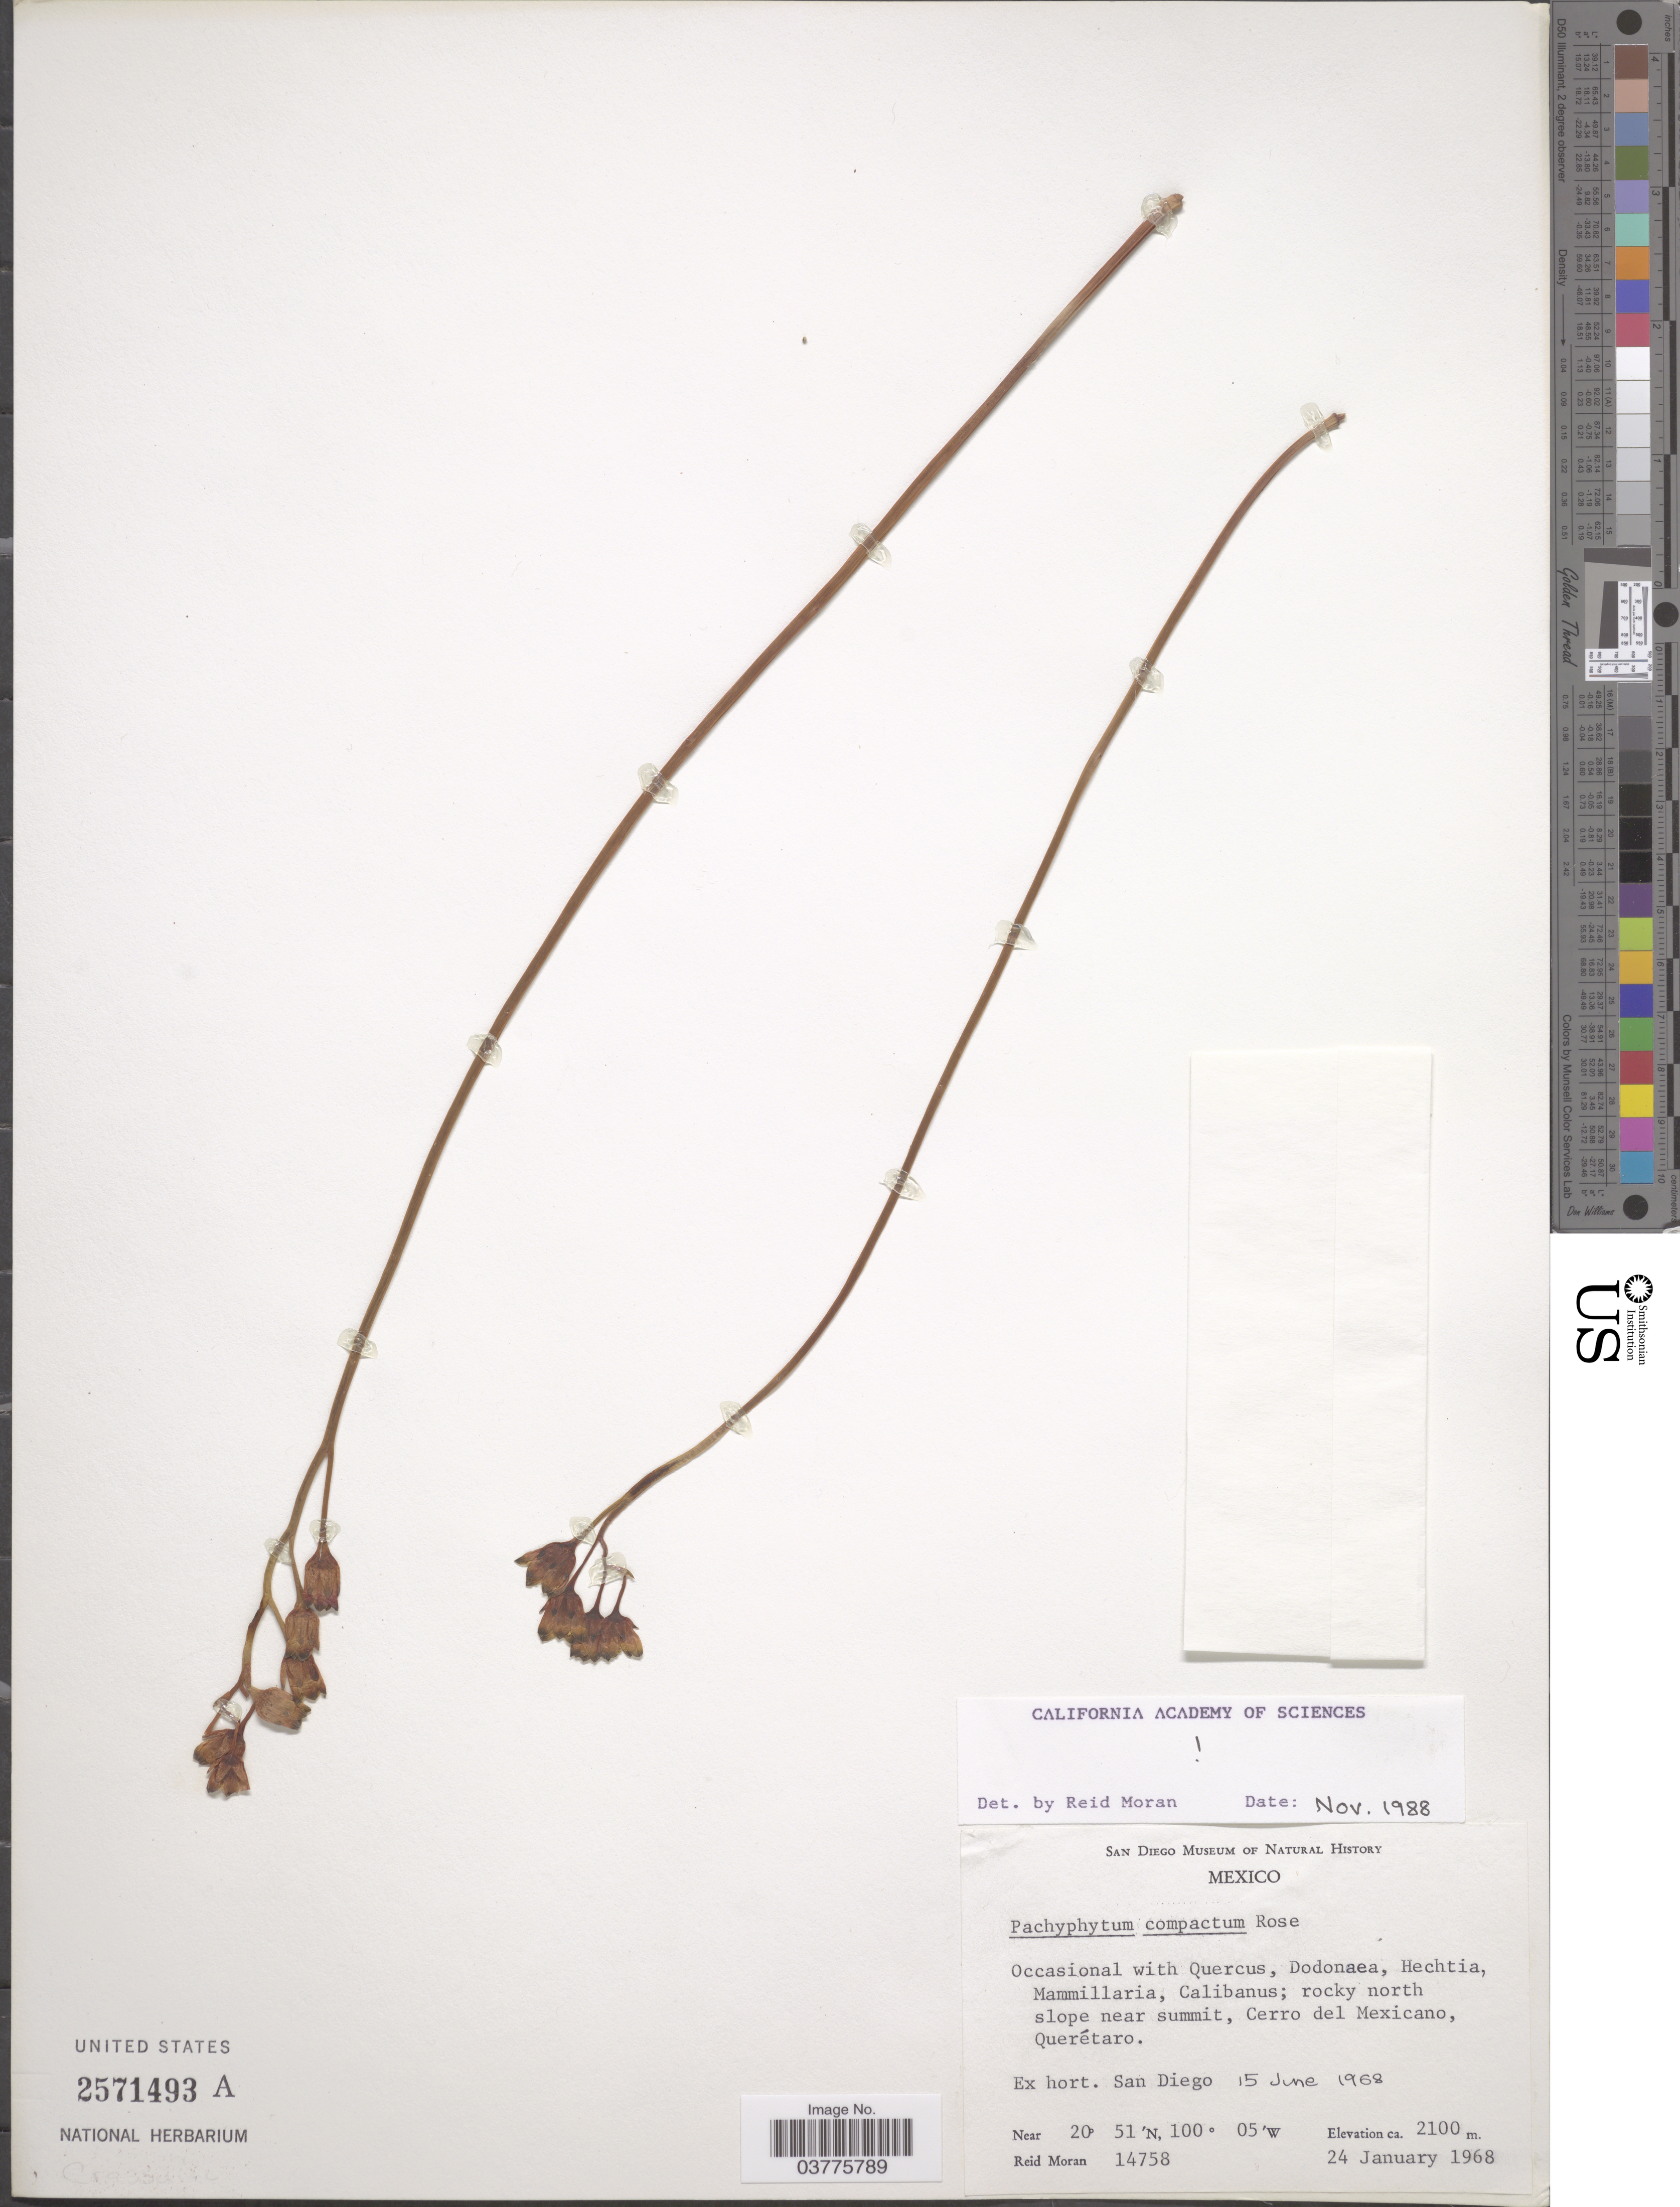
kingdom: Plantae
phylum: Tracheophyta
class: Magnoliopsida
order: Saxifragales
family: Crassulaceae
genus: Pachyphytum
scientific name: Pachyphytum compactum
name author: Rose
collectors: R. Moran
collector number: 14758?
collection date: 1968-06-15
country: United States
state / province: California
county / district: San Diego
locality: Ex hort. San Diego.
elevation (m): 2100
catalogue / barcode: US 2571493A